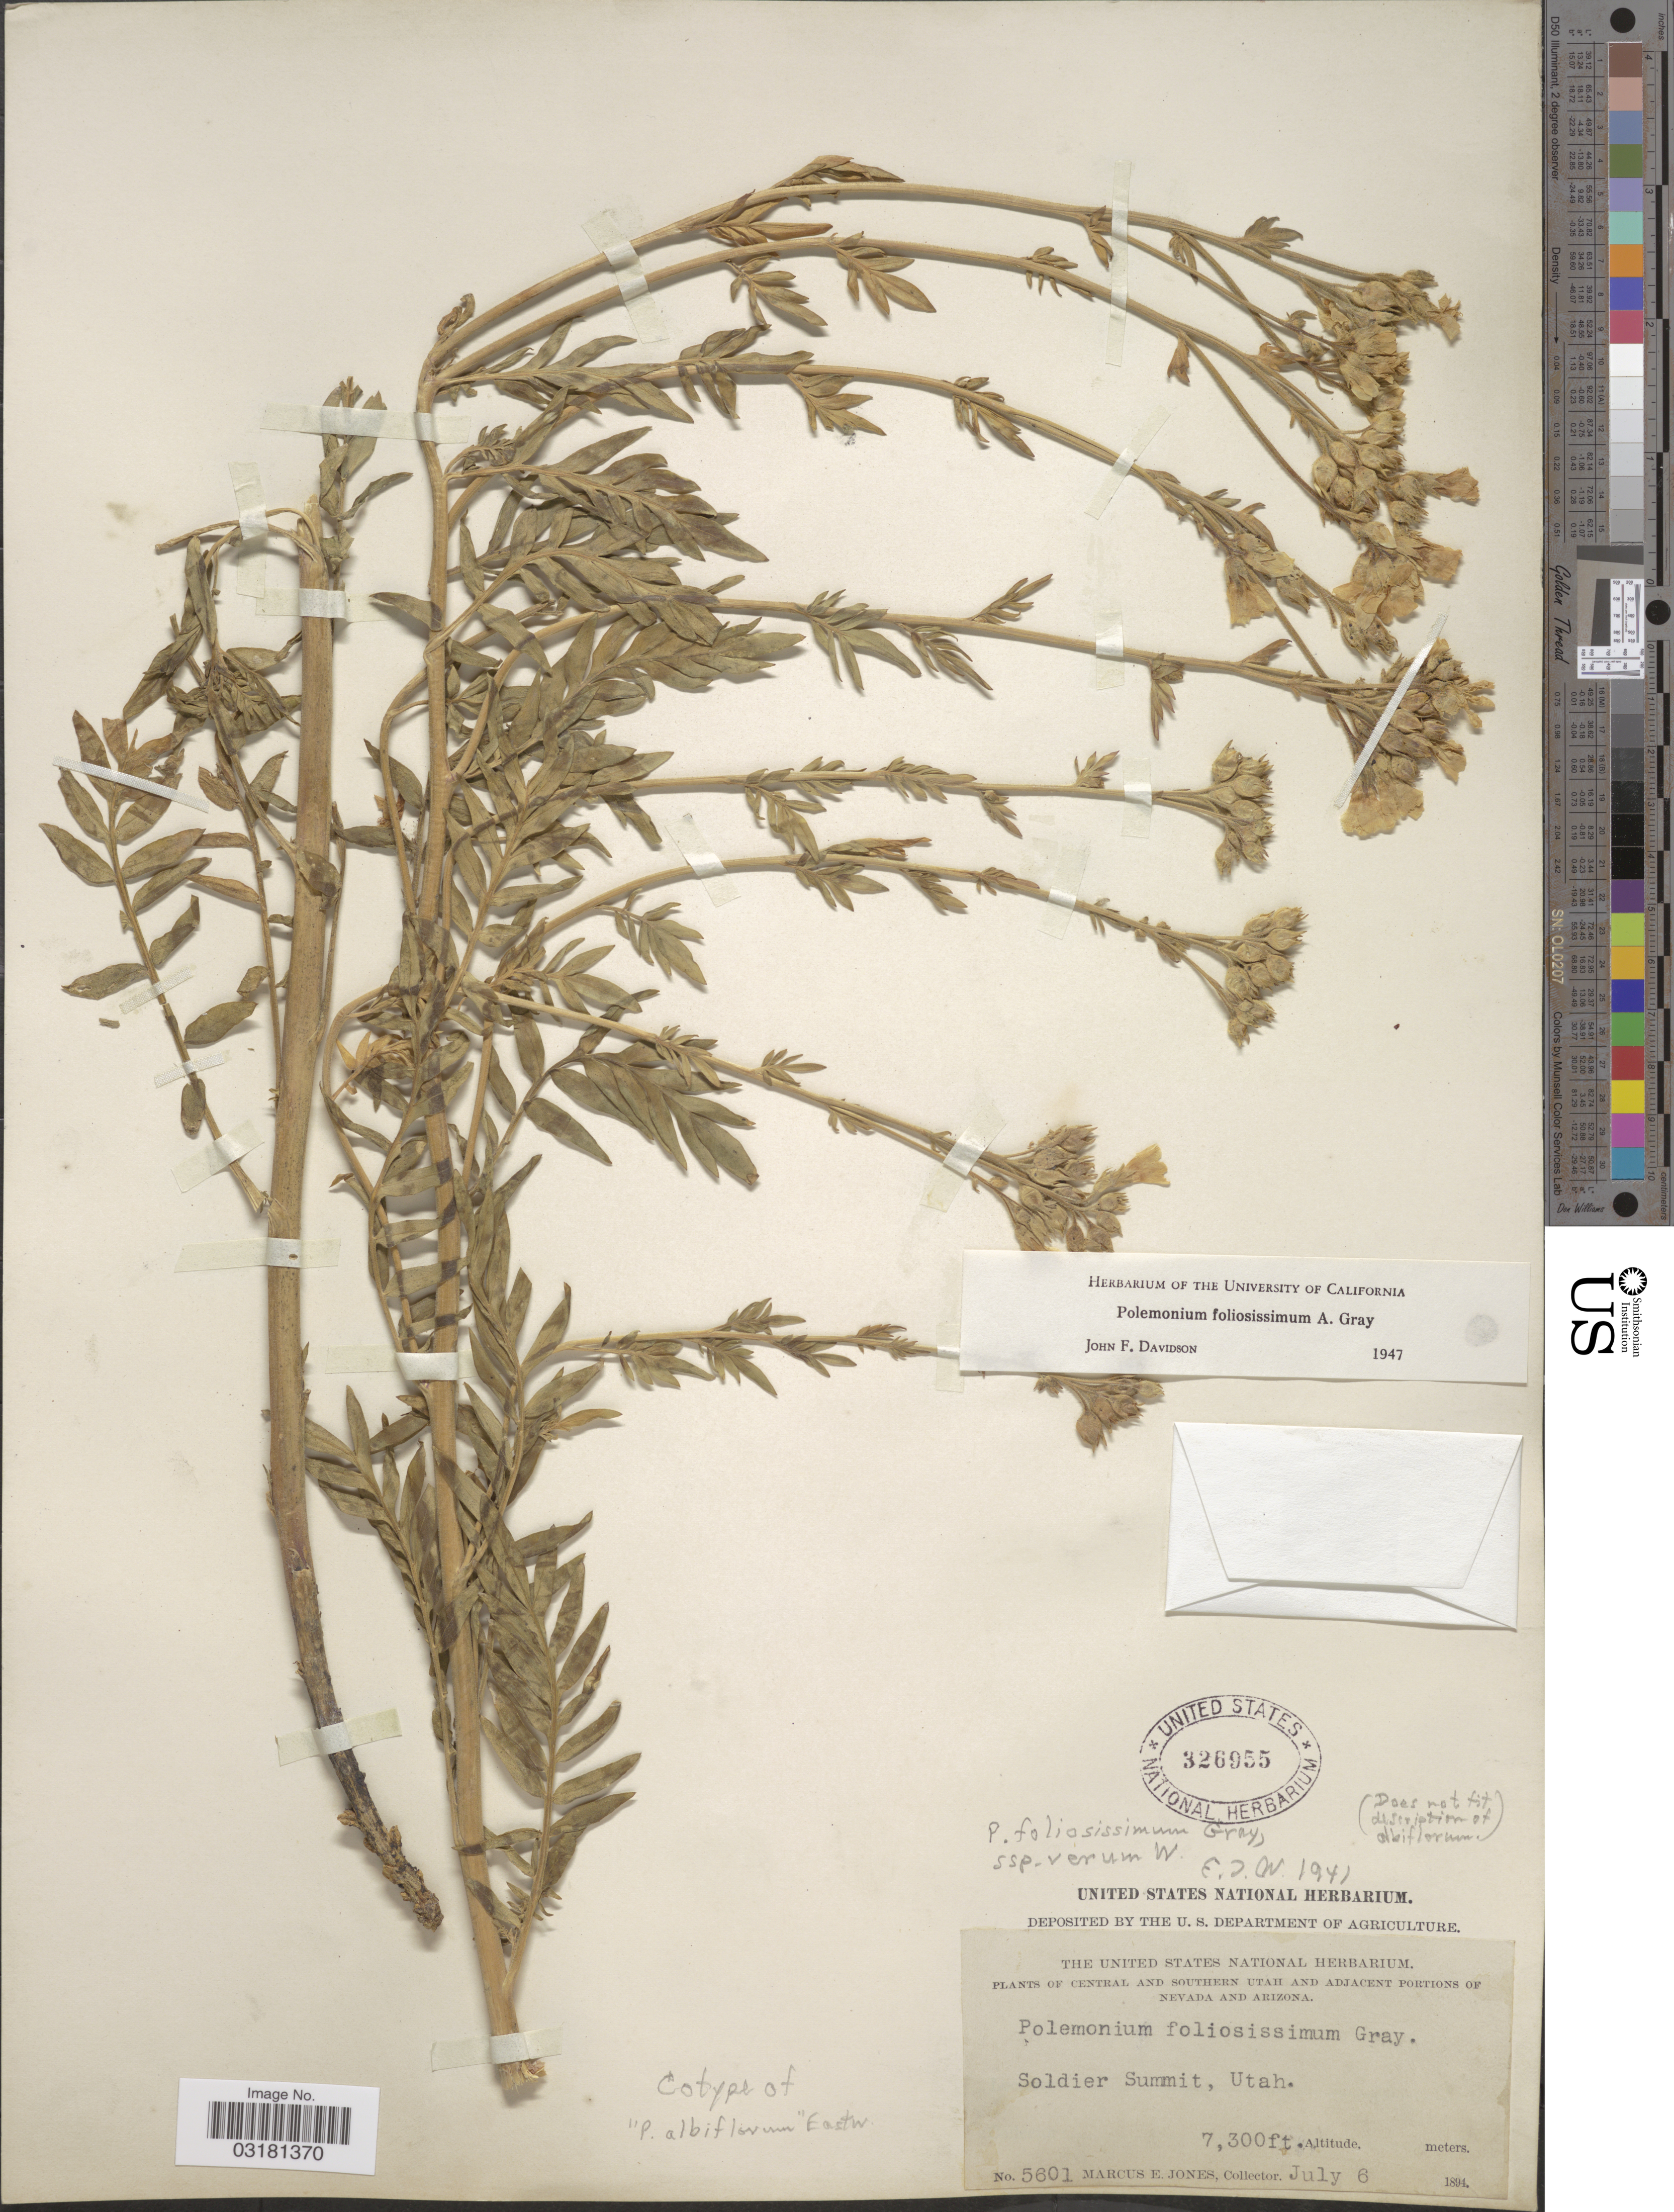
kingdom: Plantae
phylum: Tracheophyta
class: Magnoliopsida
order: Ericales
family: Polemoniaceae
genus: Polemonium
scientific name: Polemonium foliosissimum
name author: A. Gray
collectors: M. E. Jones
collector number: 5601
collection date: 1894-07-06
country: United States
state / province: Utah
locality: Central and Southern Utah. Soldier Summit.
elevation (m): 2225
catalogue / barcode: US 326955